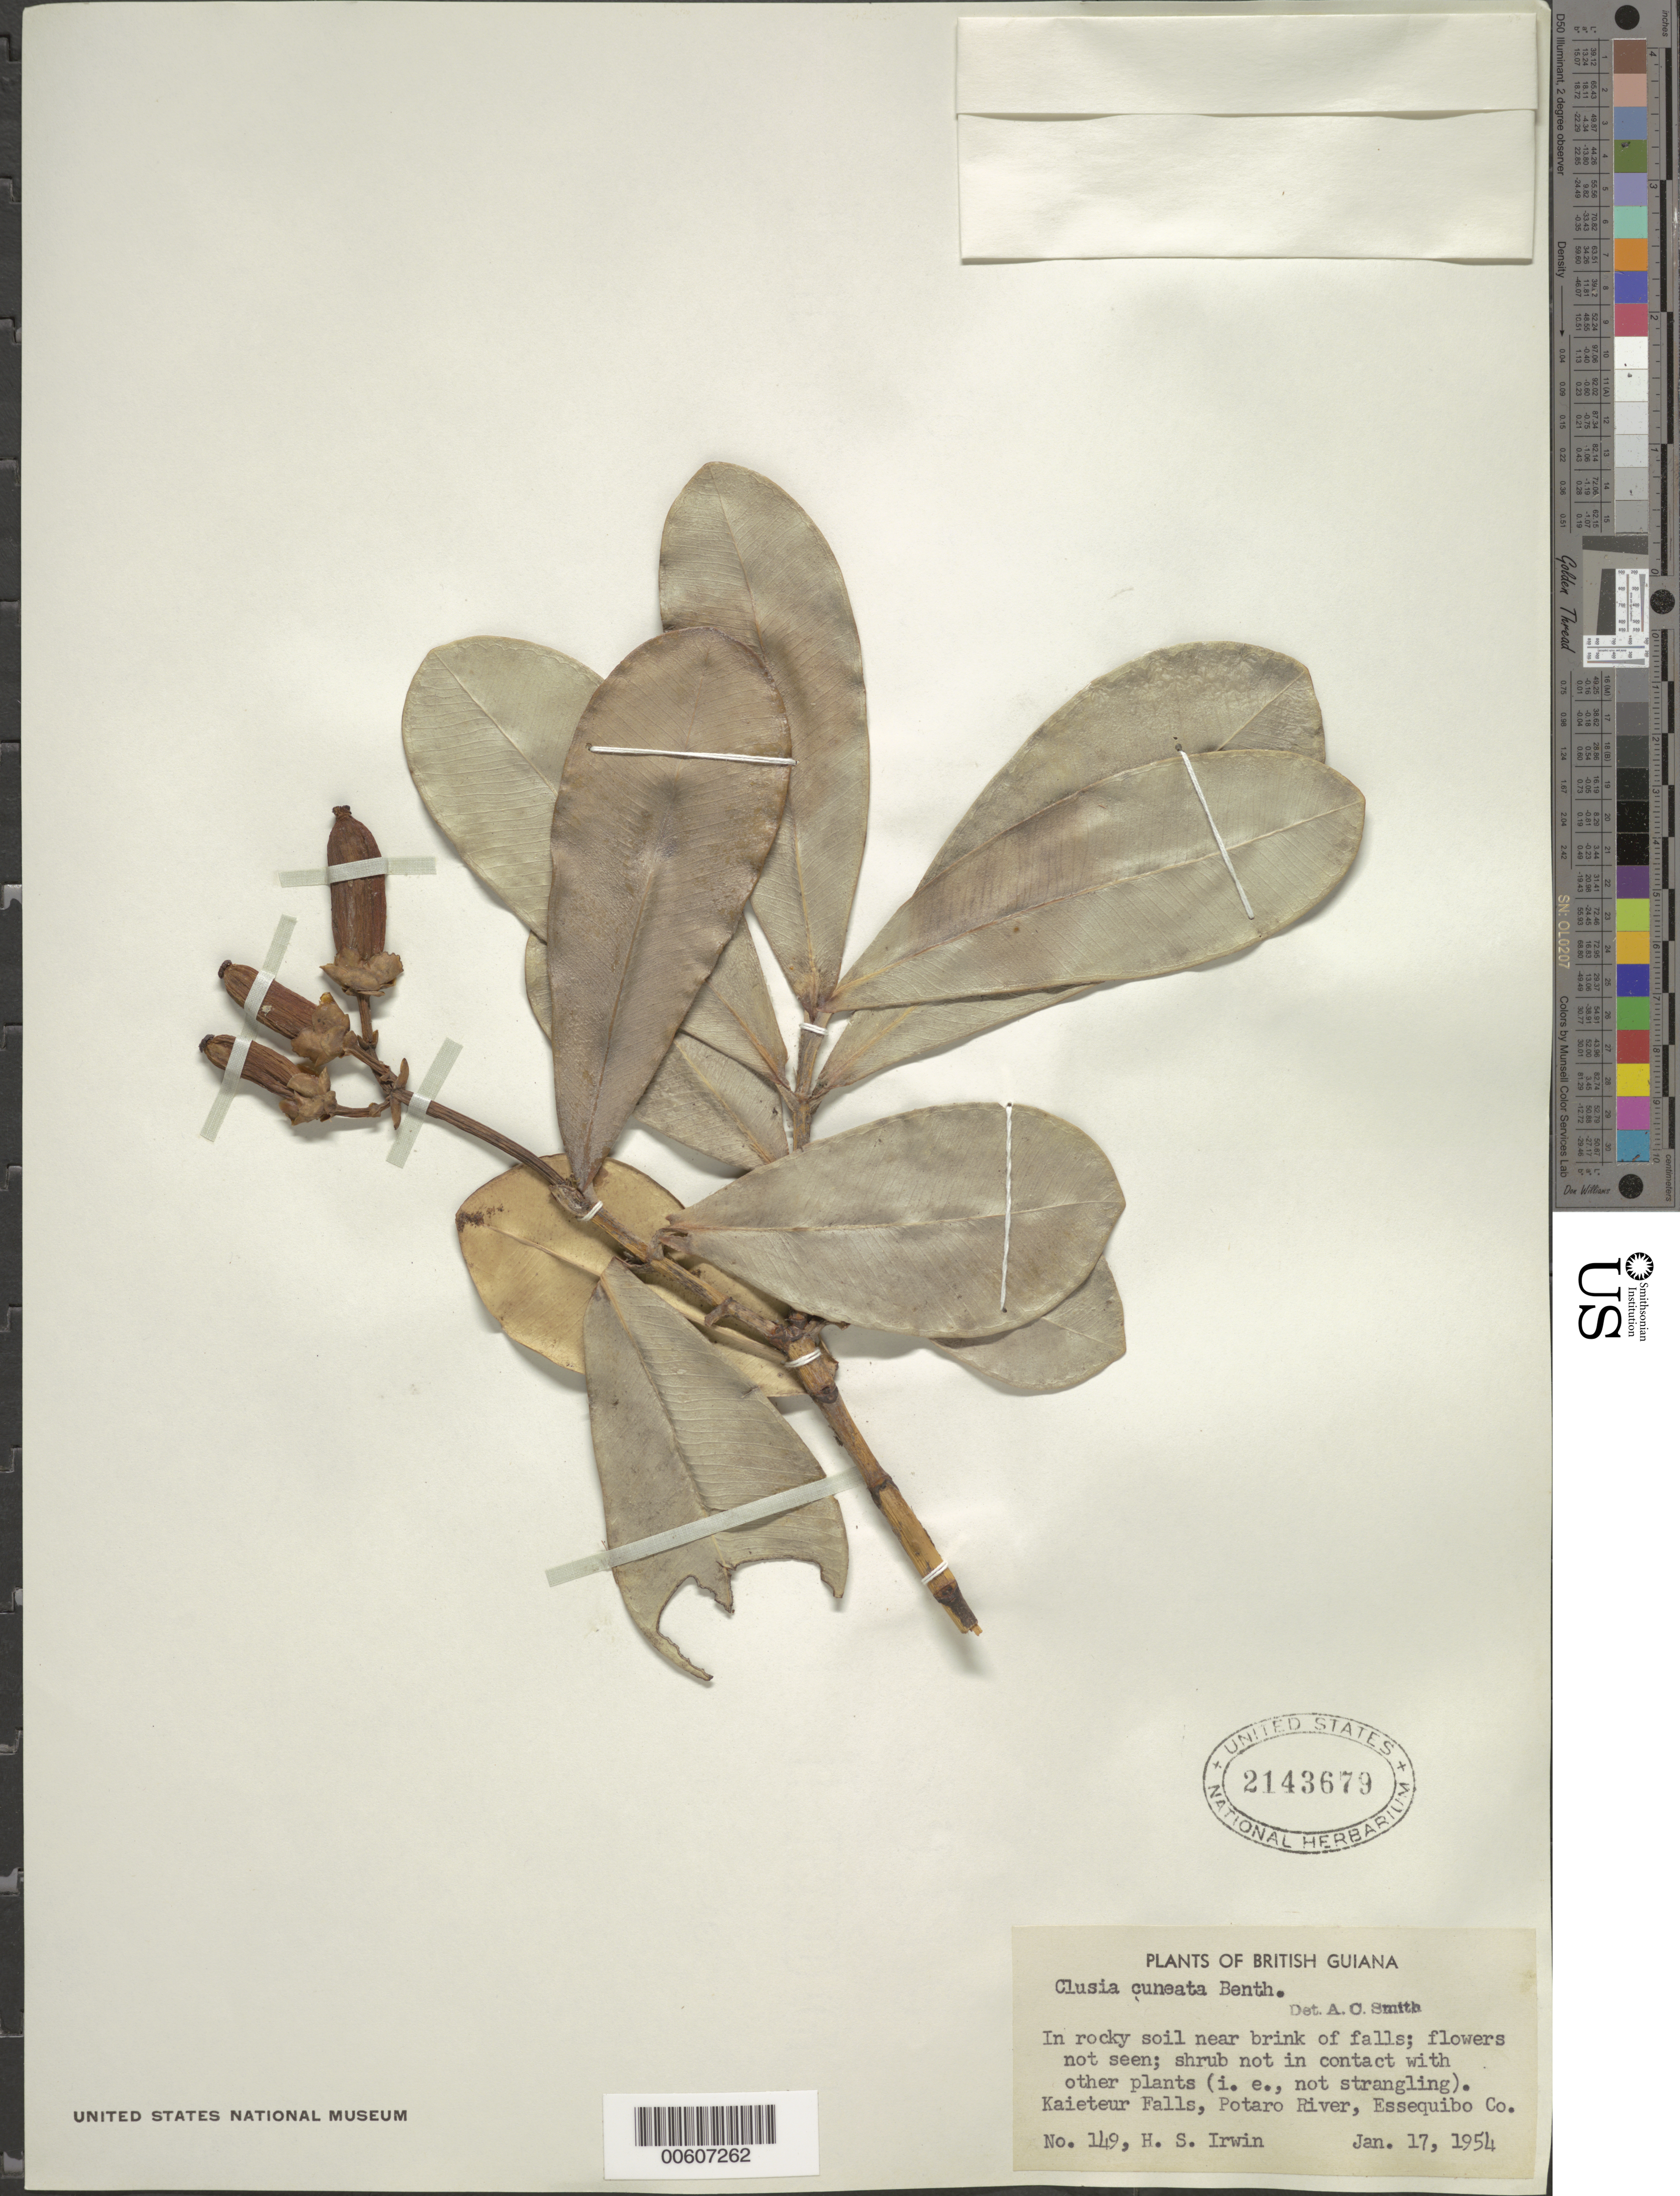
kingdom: Plantae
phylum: Tracheophyta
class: Magnoliopsida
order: Malpighiales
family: Clusiaceae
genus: Clusia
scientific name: Clusia cuneata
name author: Benth.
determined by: Smith, A. C.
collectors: H. Irwin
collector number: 149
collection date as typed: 17-Jan-54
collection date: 1954-01-17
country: Guyana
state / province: Potaro-Siparuni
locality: Kaieteur Falls, Potaro R.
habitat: Rocky soil near brink of falls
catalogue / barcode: US 2143679